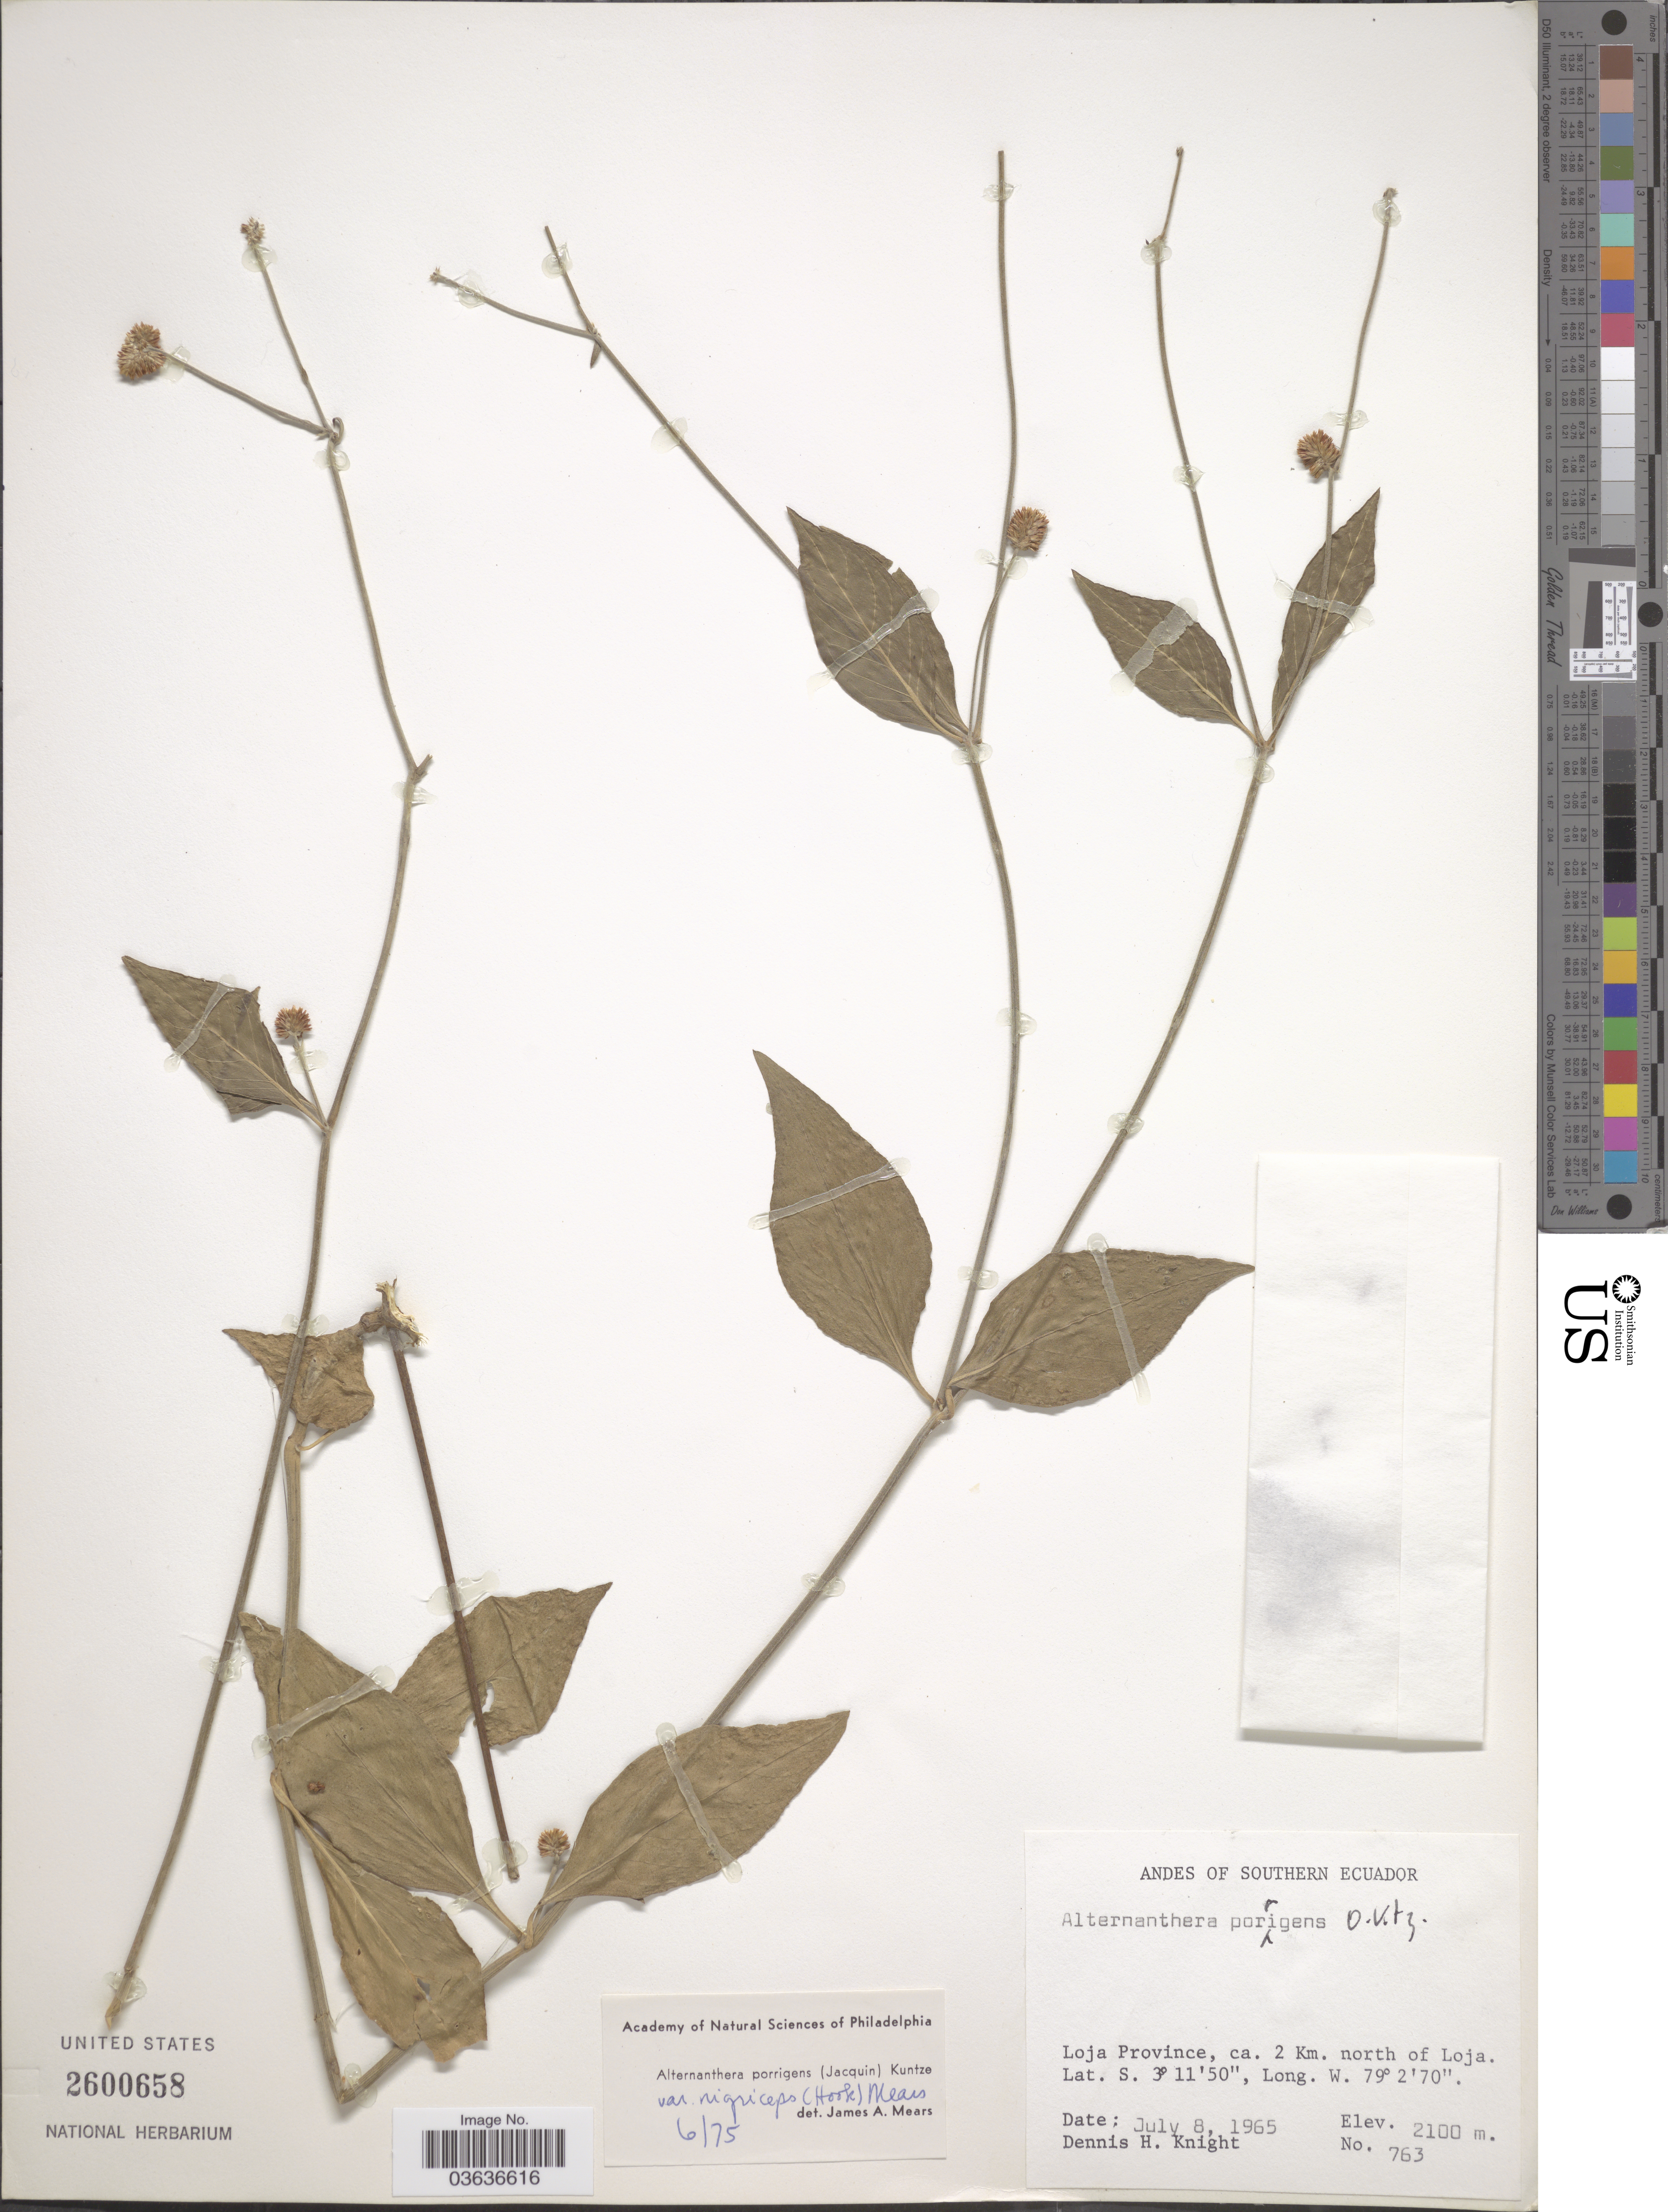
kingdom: Plantae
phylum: Tracheophyta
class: Magnoliopsida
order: Caryophyllales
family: Amaranthaceae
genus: Alternanthera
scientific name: Alternanthera porrigens var. nigriceps (Hook.) Mears comb. nov. ined.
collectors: D. Knight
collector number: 763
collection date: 1965-07-08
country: Ecuador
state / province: Loja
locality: Andes of Southern Ecuador. Ca. 2 Km. north of Loja.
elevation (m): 2100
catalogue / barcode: US 2600658